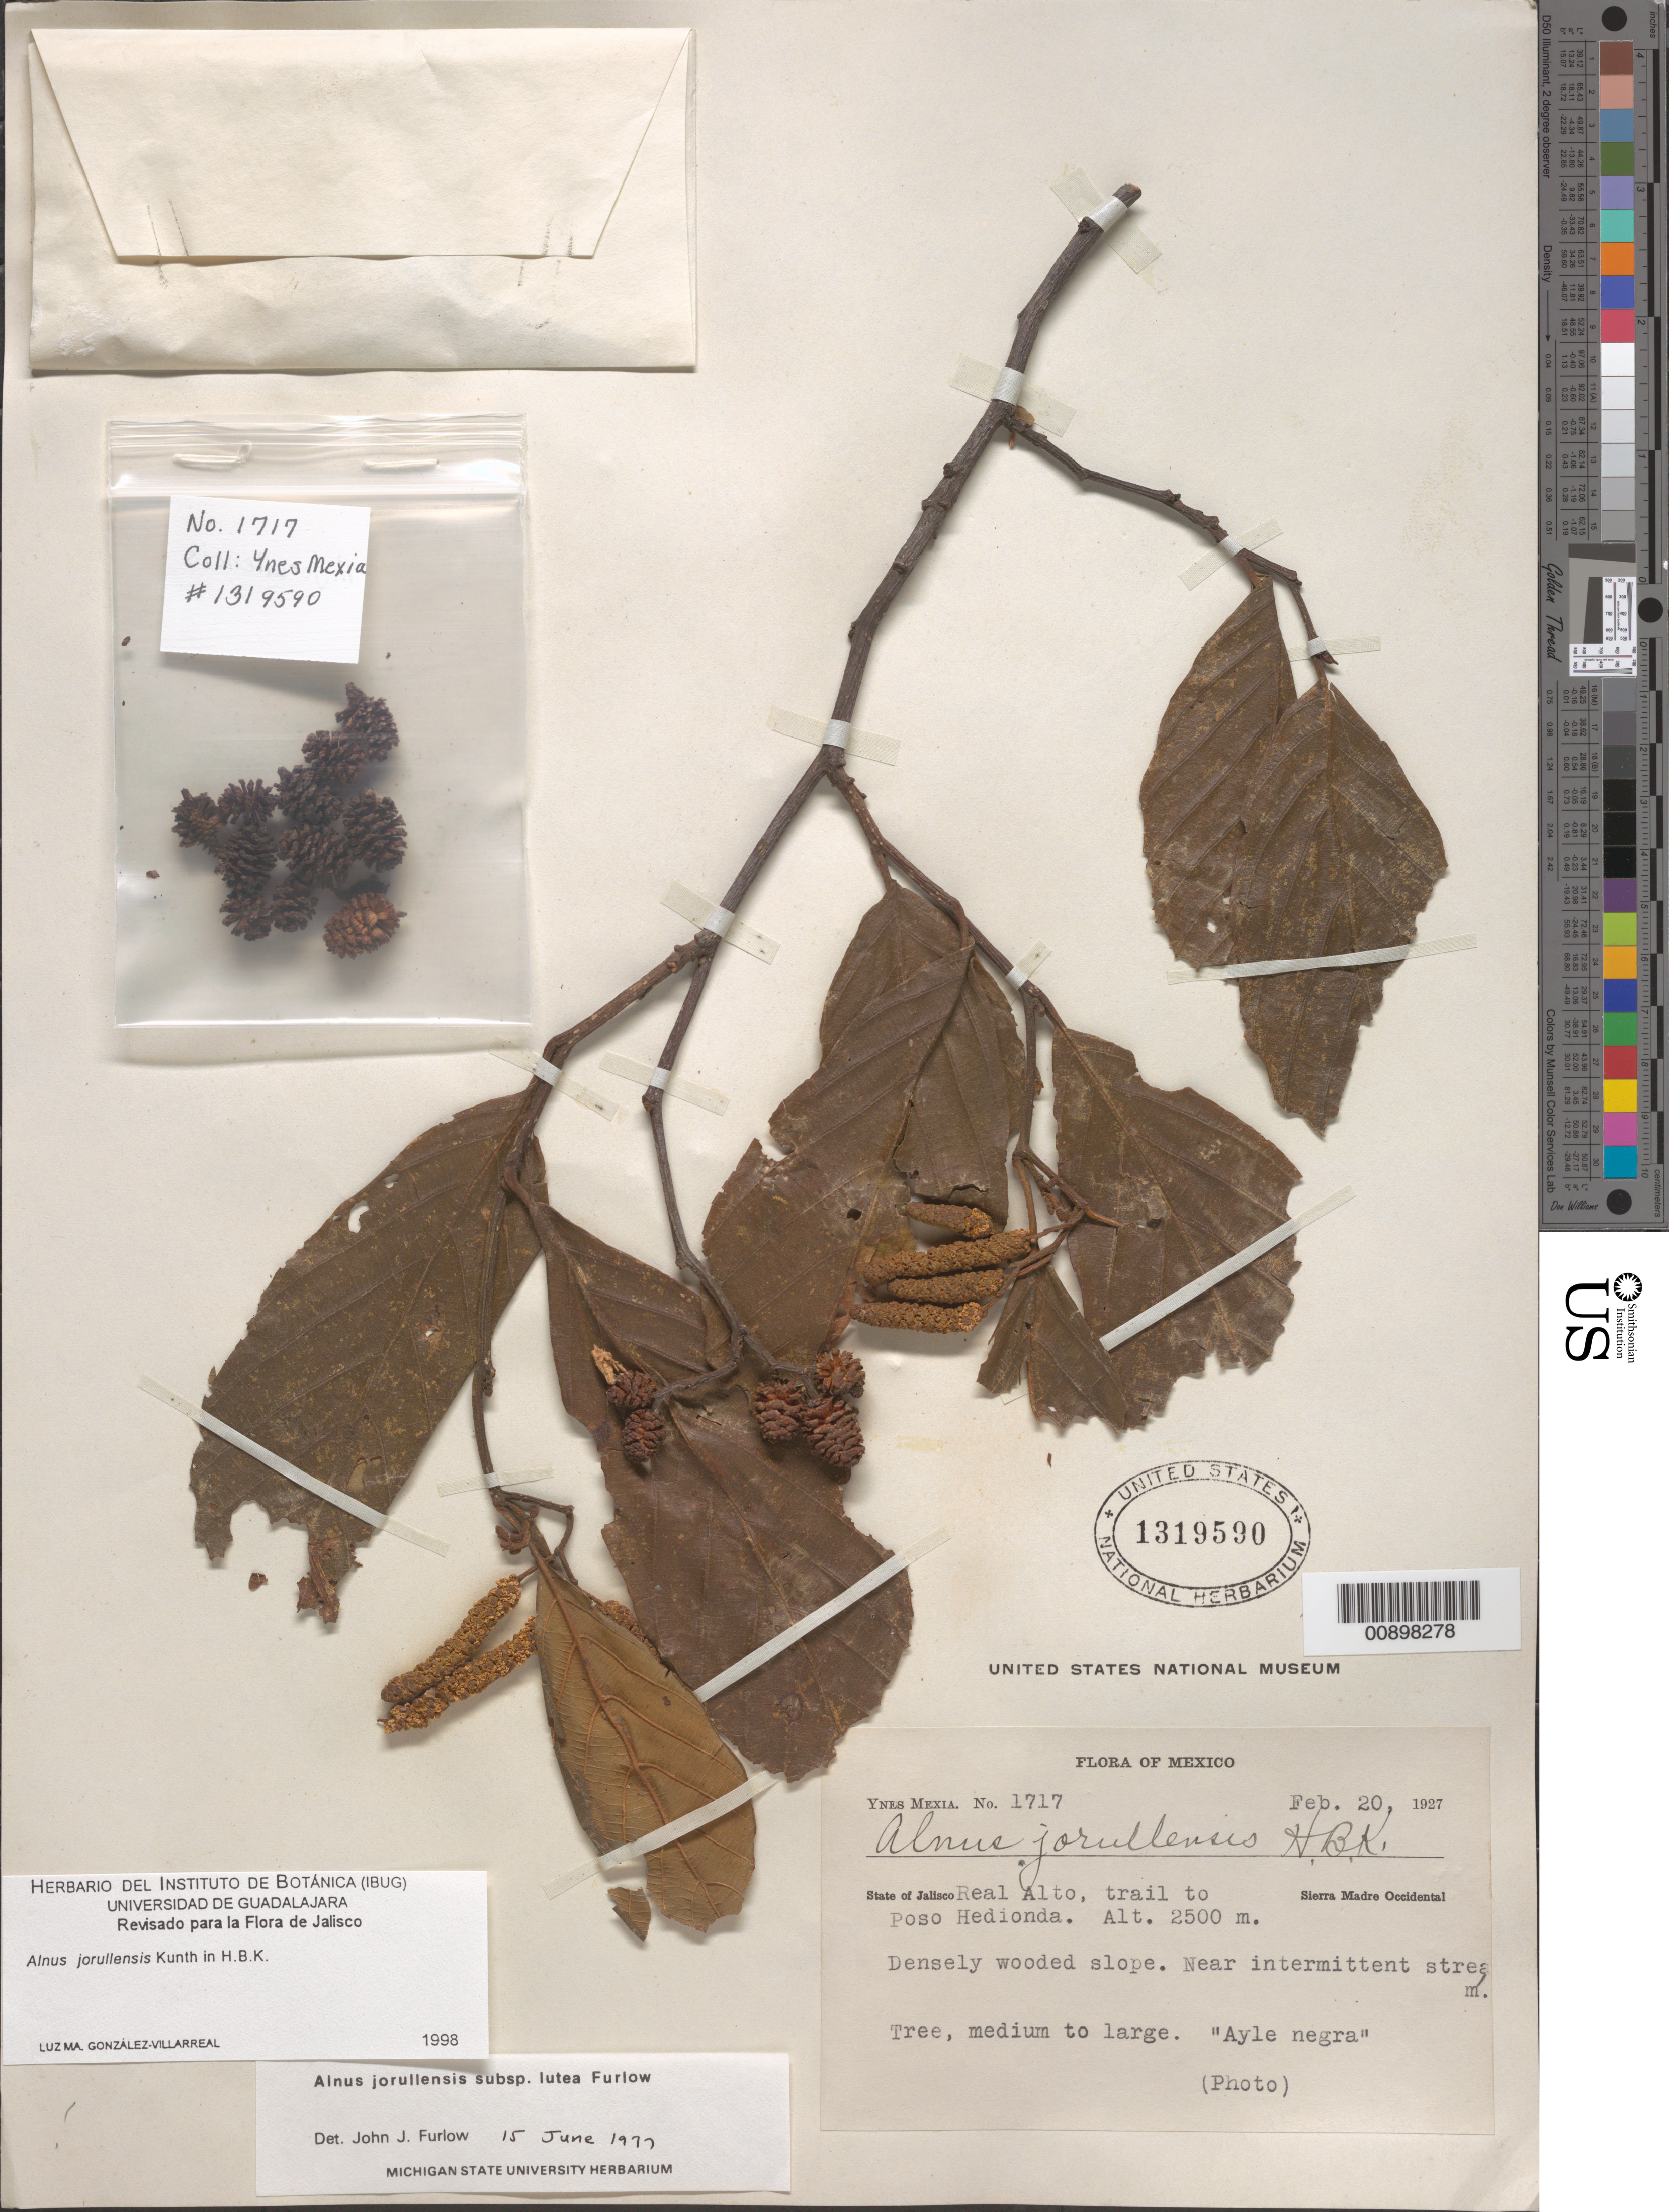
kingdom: Plantae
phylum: Tracheophyta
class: Magnoliopsida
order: Fagales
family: Betulaceae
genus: Alnus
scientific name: Alnus jorullensis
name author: Kunth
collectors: Y. Mexia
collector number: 1717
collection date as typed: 20 Feb 1927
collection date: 1927-02-20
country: Mexico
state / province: Jalisco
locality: Real Alto trail to Poso Hedionda. State of Jalisco. Sierra Madre Occidental.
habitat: Densely wooded slope. Near intermittent stream.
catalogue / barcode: US 1319590